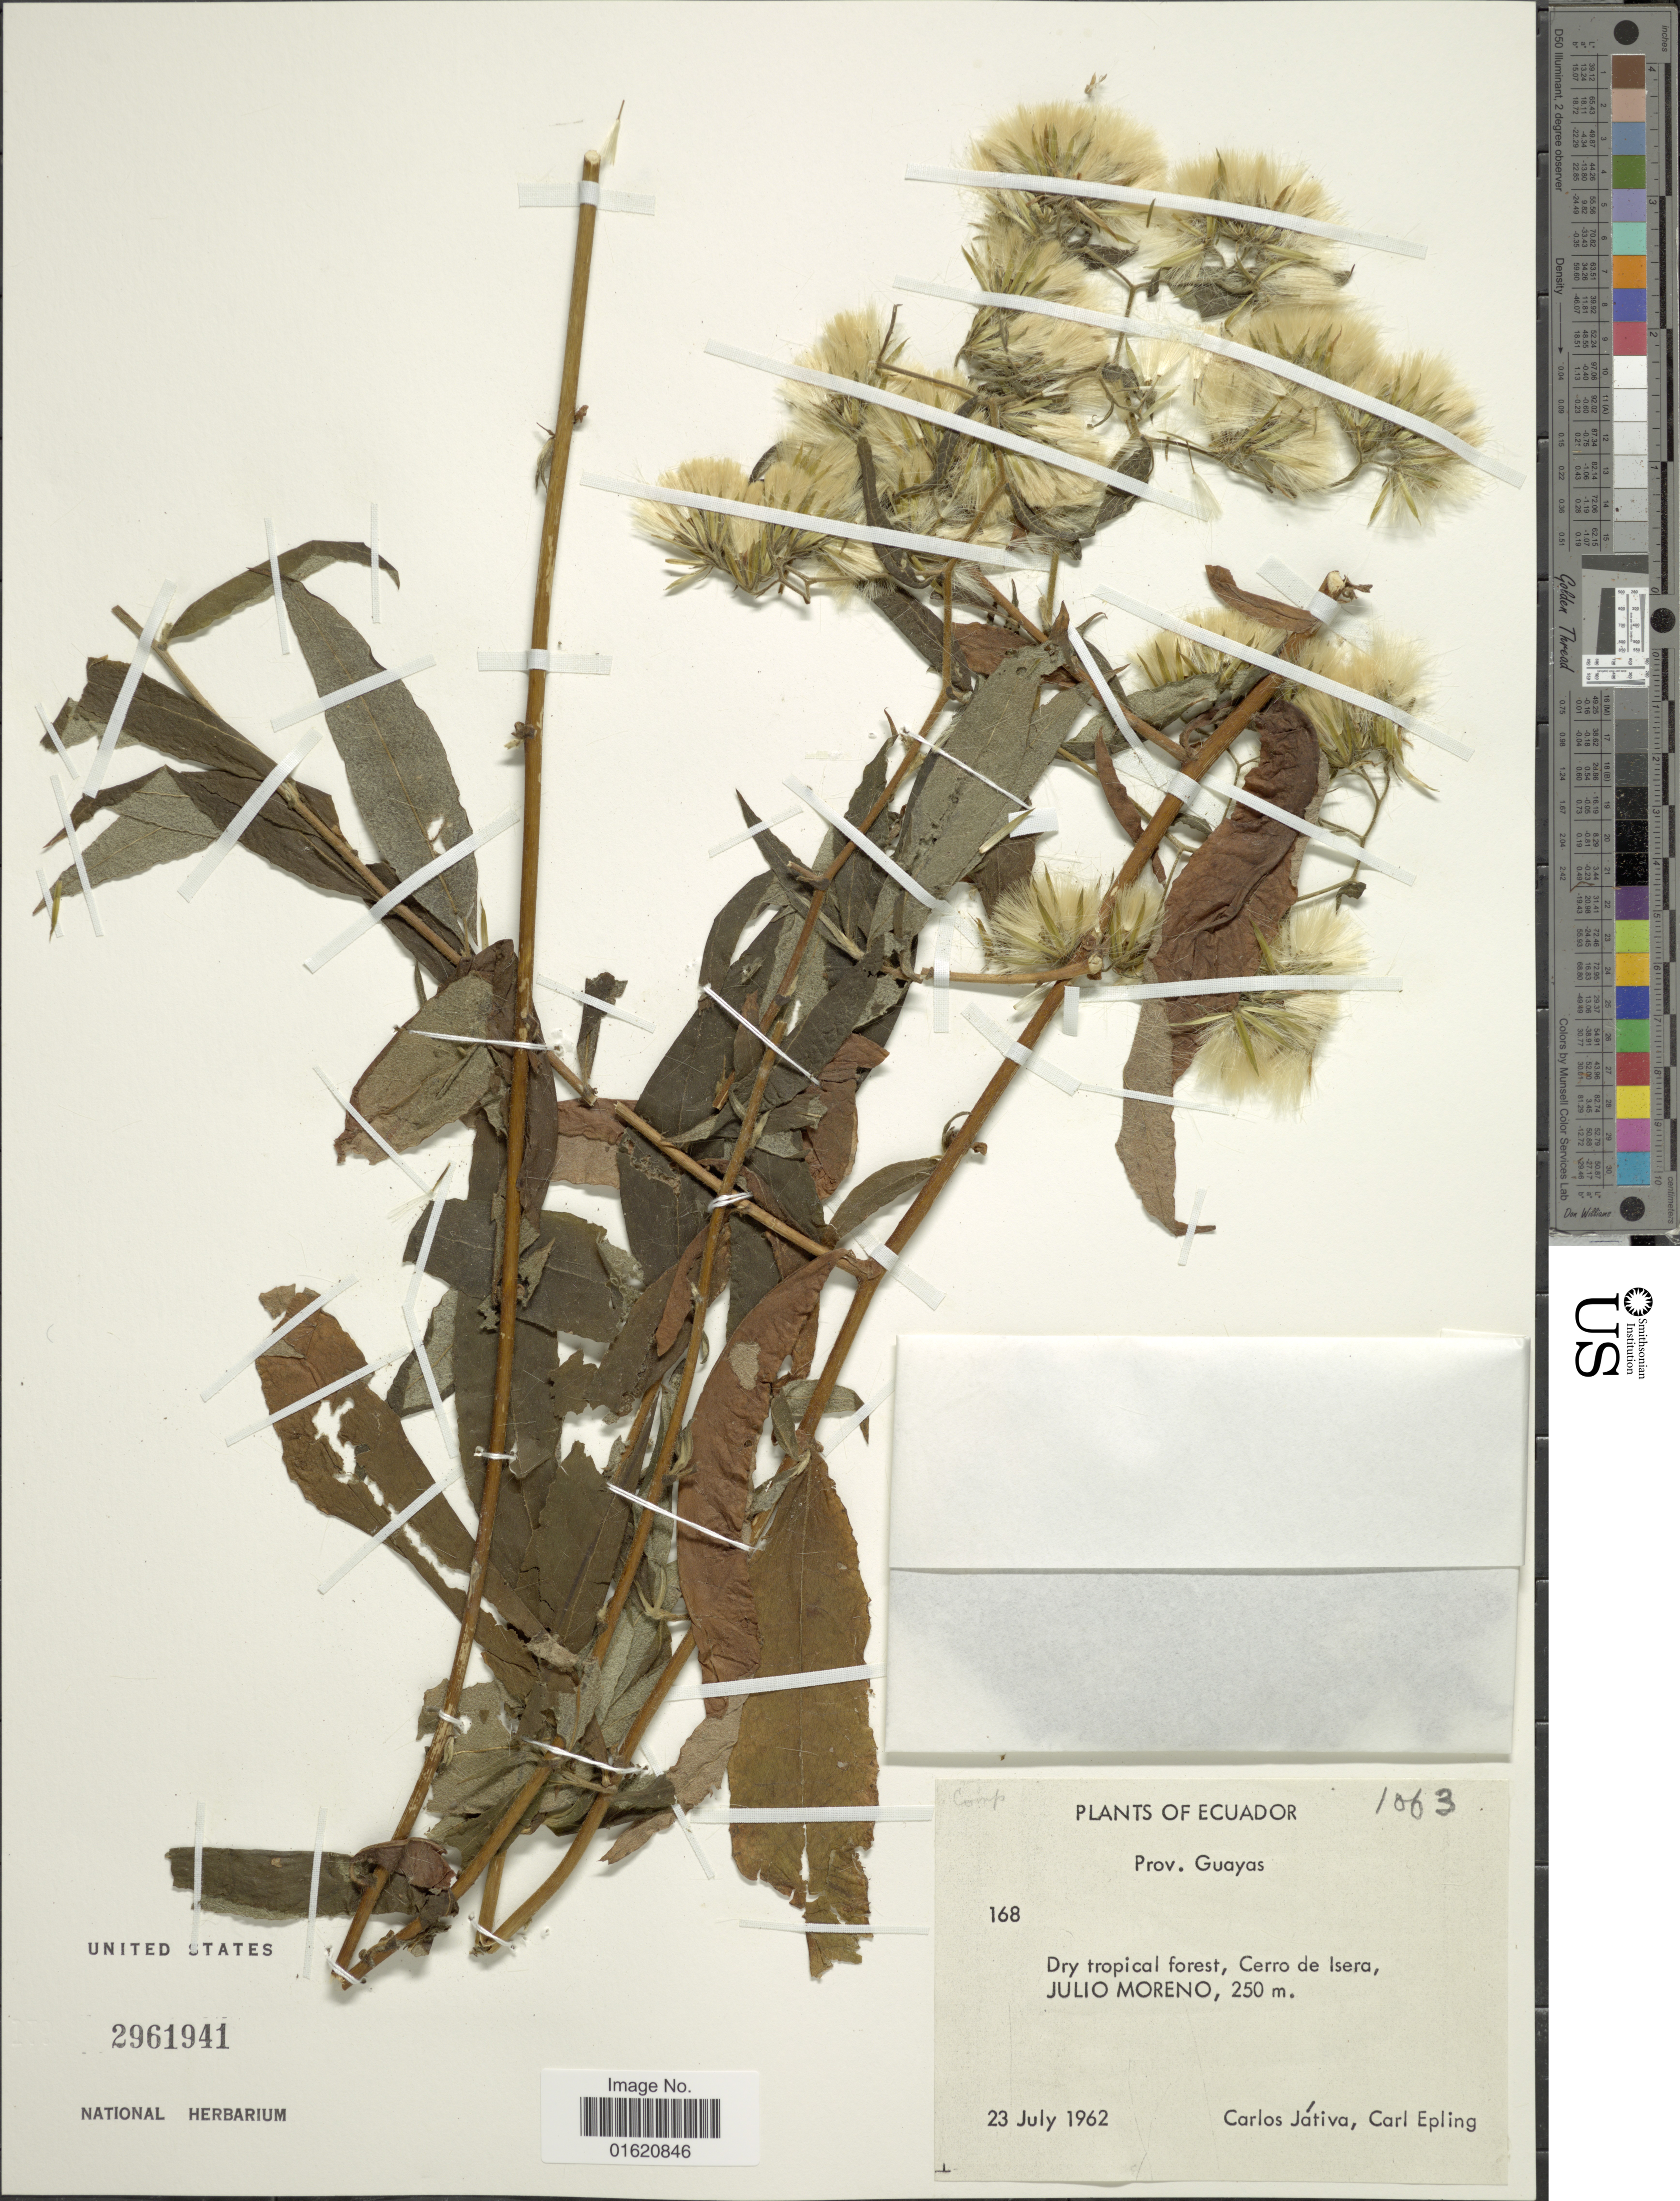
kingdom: Plantae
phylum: Tracheophyta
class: Magnoliopsida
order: Asterales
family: Asteraceae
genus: Trixis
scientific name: Trixis antimenorrhoea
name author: (Schrank) Mart. ex Kuntze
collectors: C. D. Játiva & C. C. Epling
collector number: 168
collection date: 1962-07-23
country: Ecuador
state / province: Guayas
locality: Dry tropical forest, Cerro de Isera, Julio Moreno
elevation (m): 250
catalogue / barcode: US 2961941